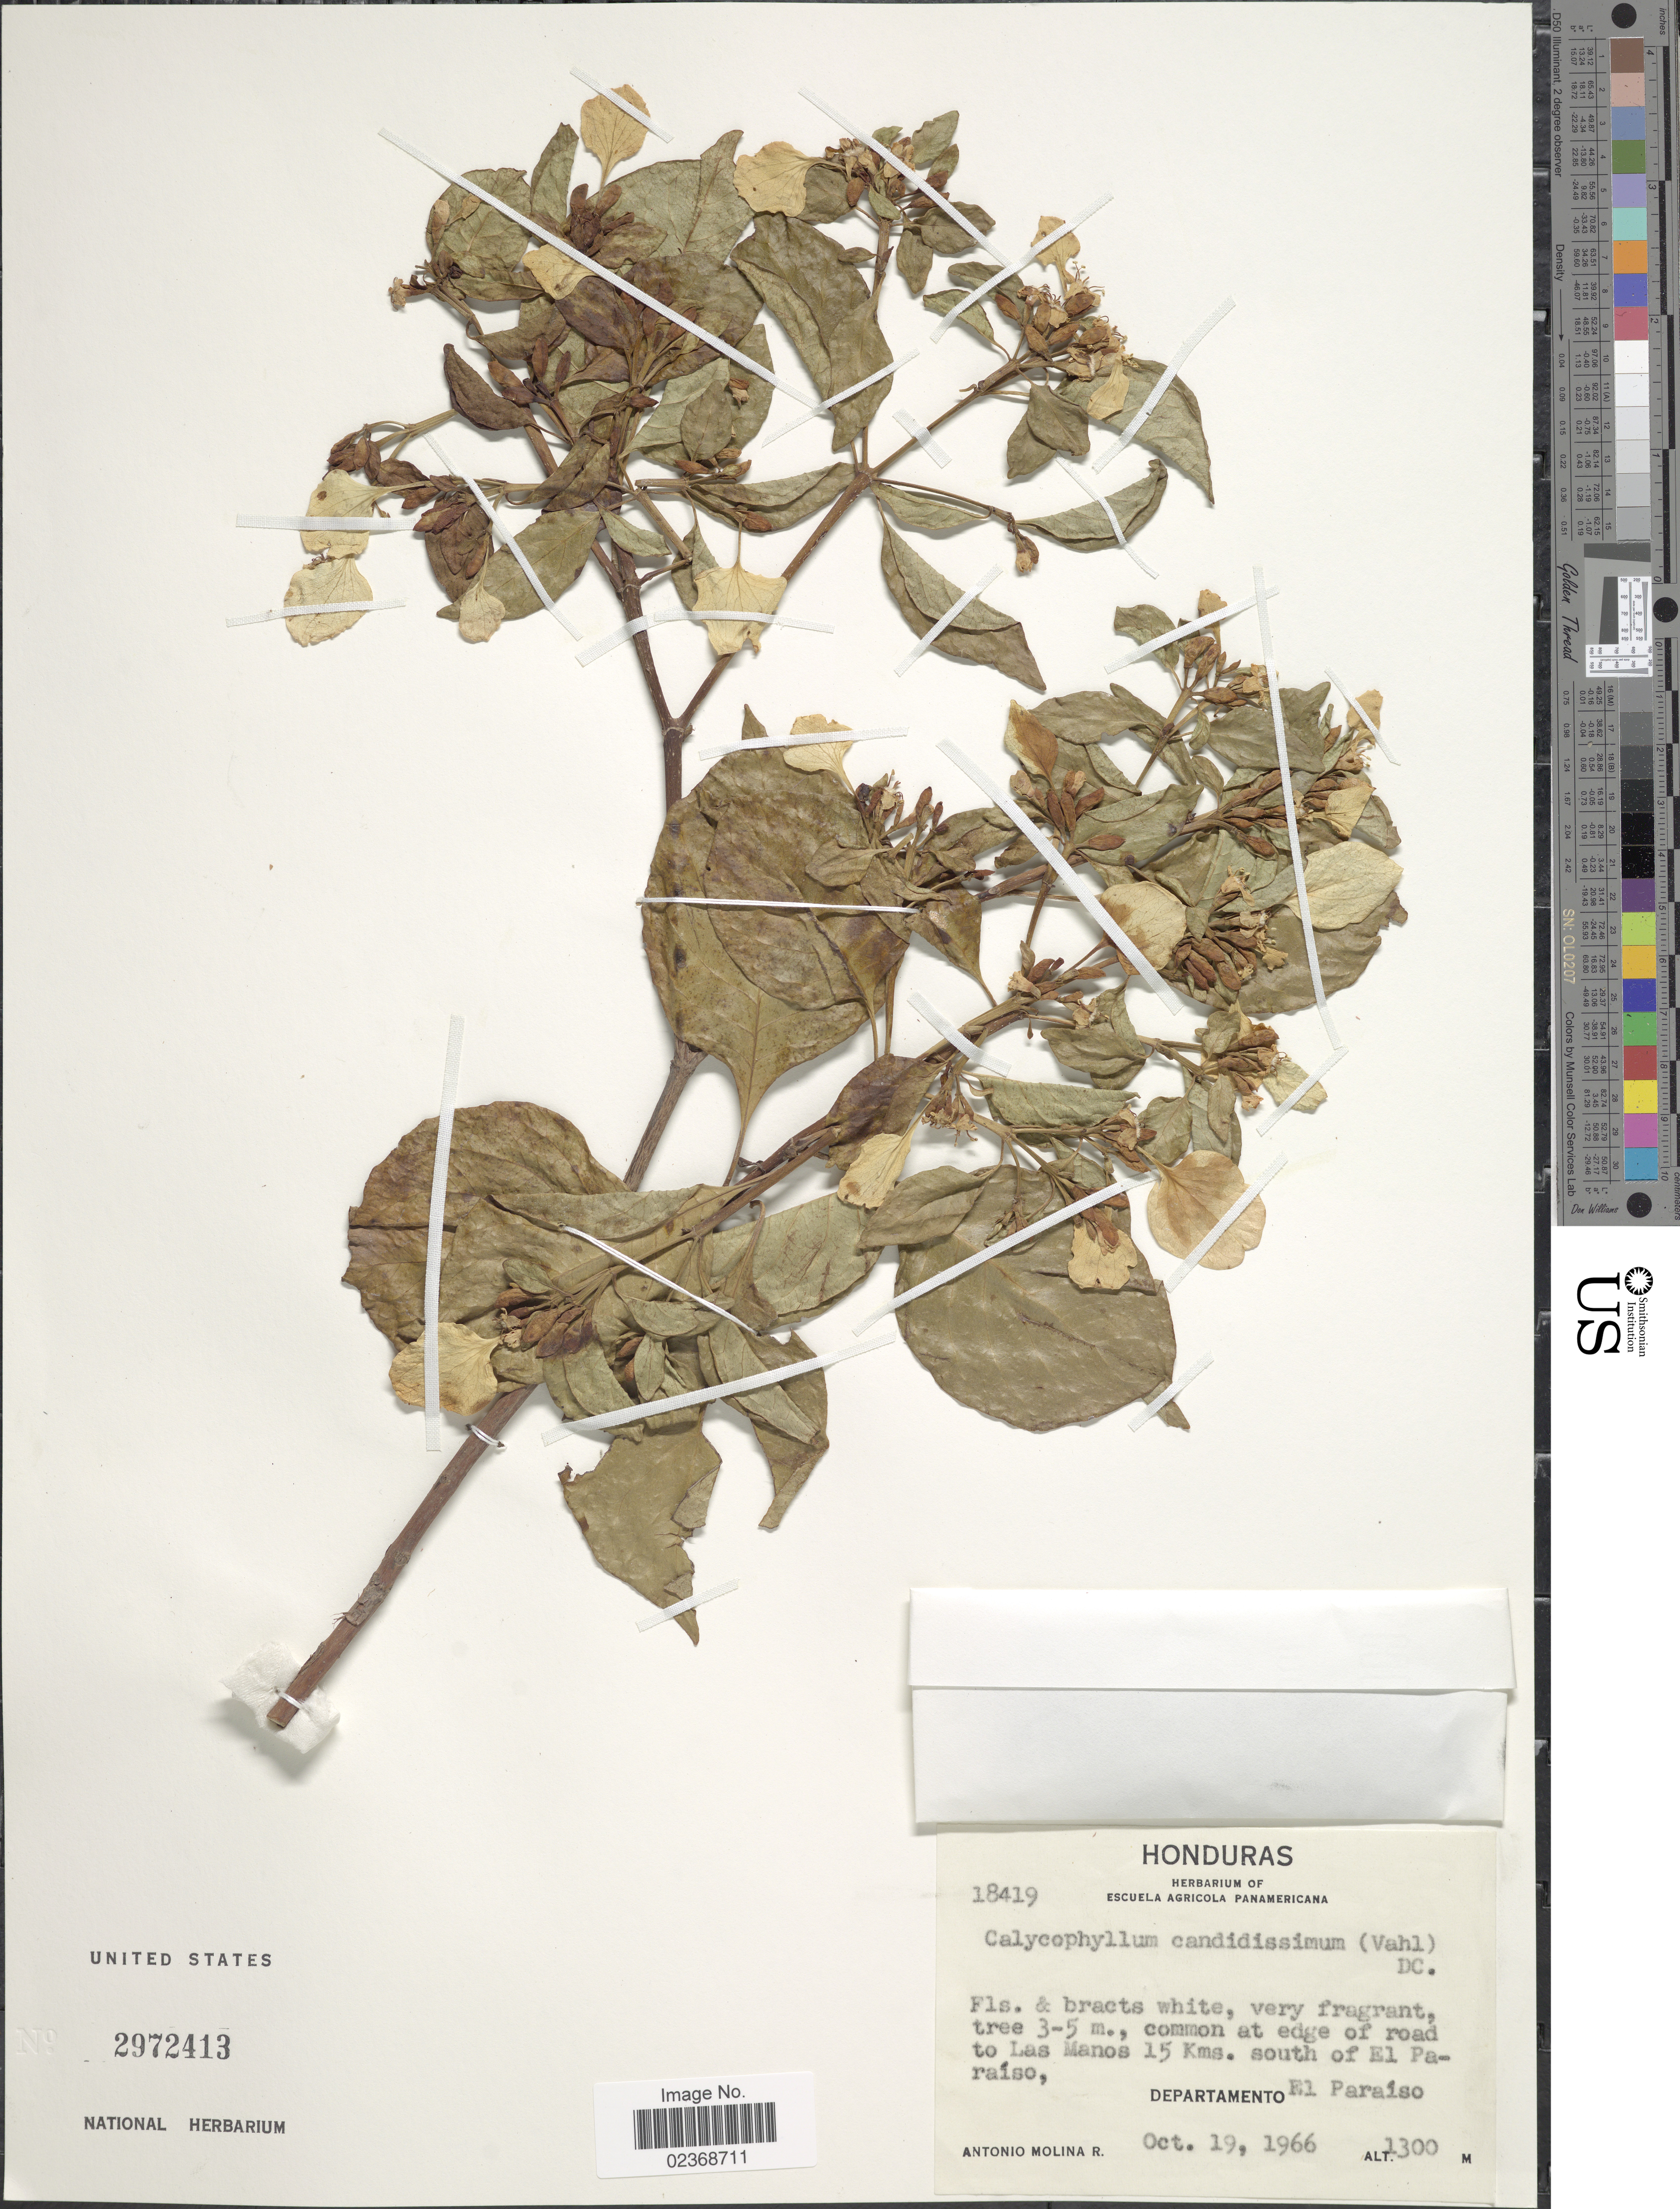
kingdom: Plantae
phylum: Tracheophyta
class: Magnoliopsida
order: Gentianales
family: Rubiaceae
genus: Calycophyllum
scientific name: Calycophyllum candidissimum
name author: (Vahl) DC.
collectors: A. Molina R.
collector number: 18419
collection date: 1966-10-19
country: Honduras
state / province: El Paraíso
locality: Common at edge of road to Las Manos 15 kms. south of El Paraiso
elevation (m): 1300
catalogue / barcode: US 2972413